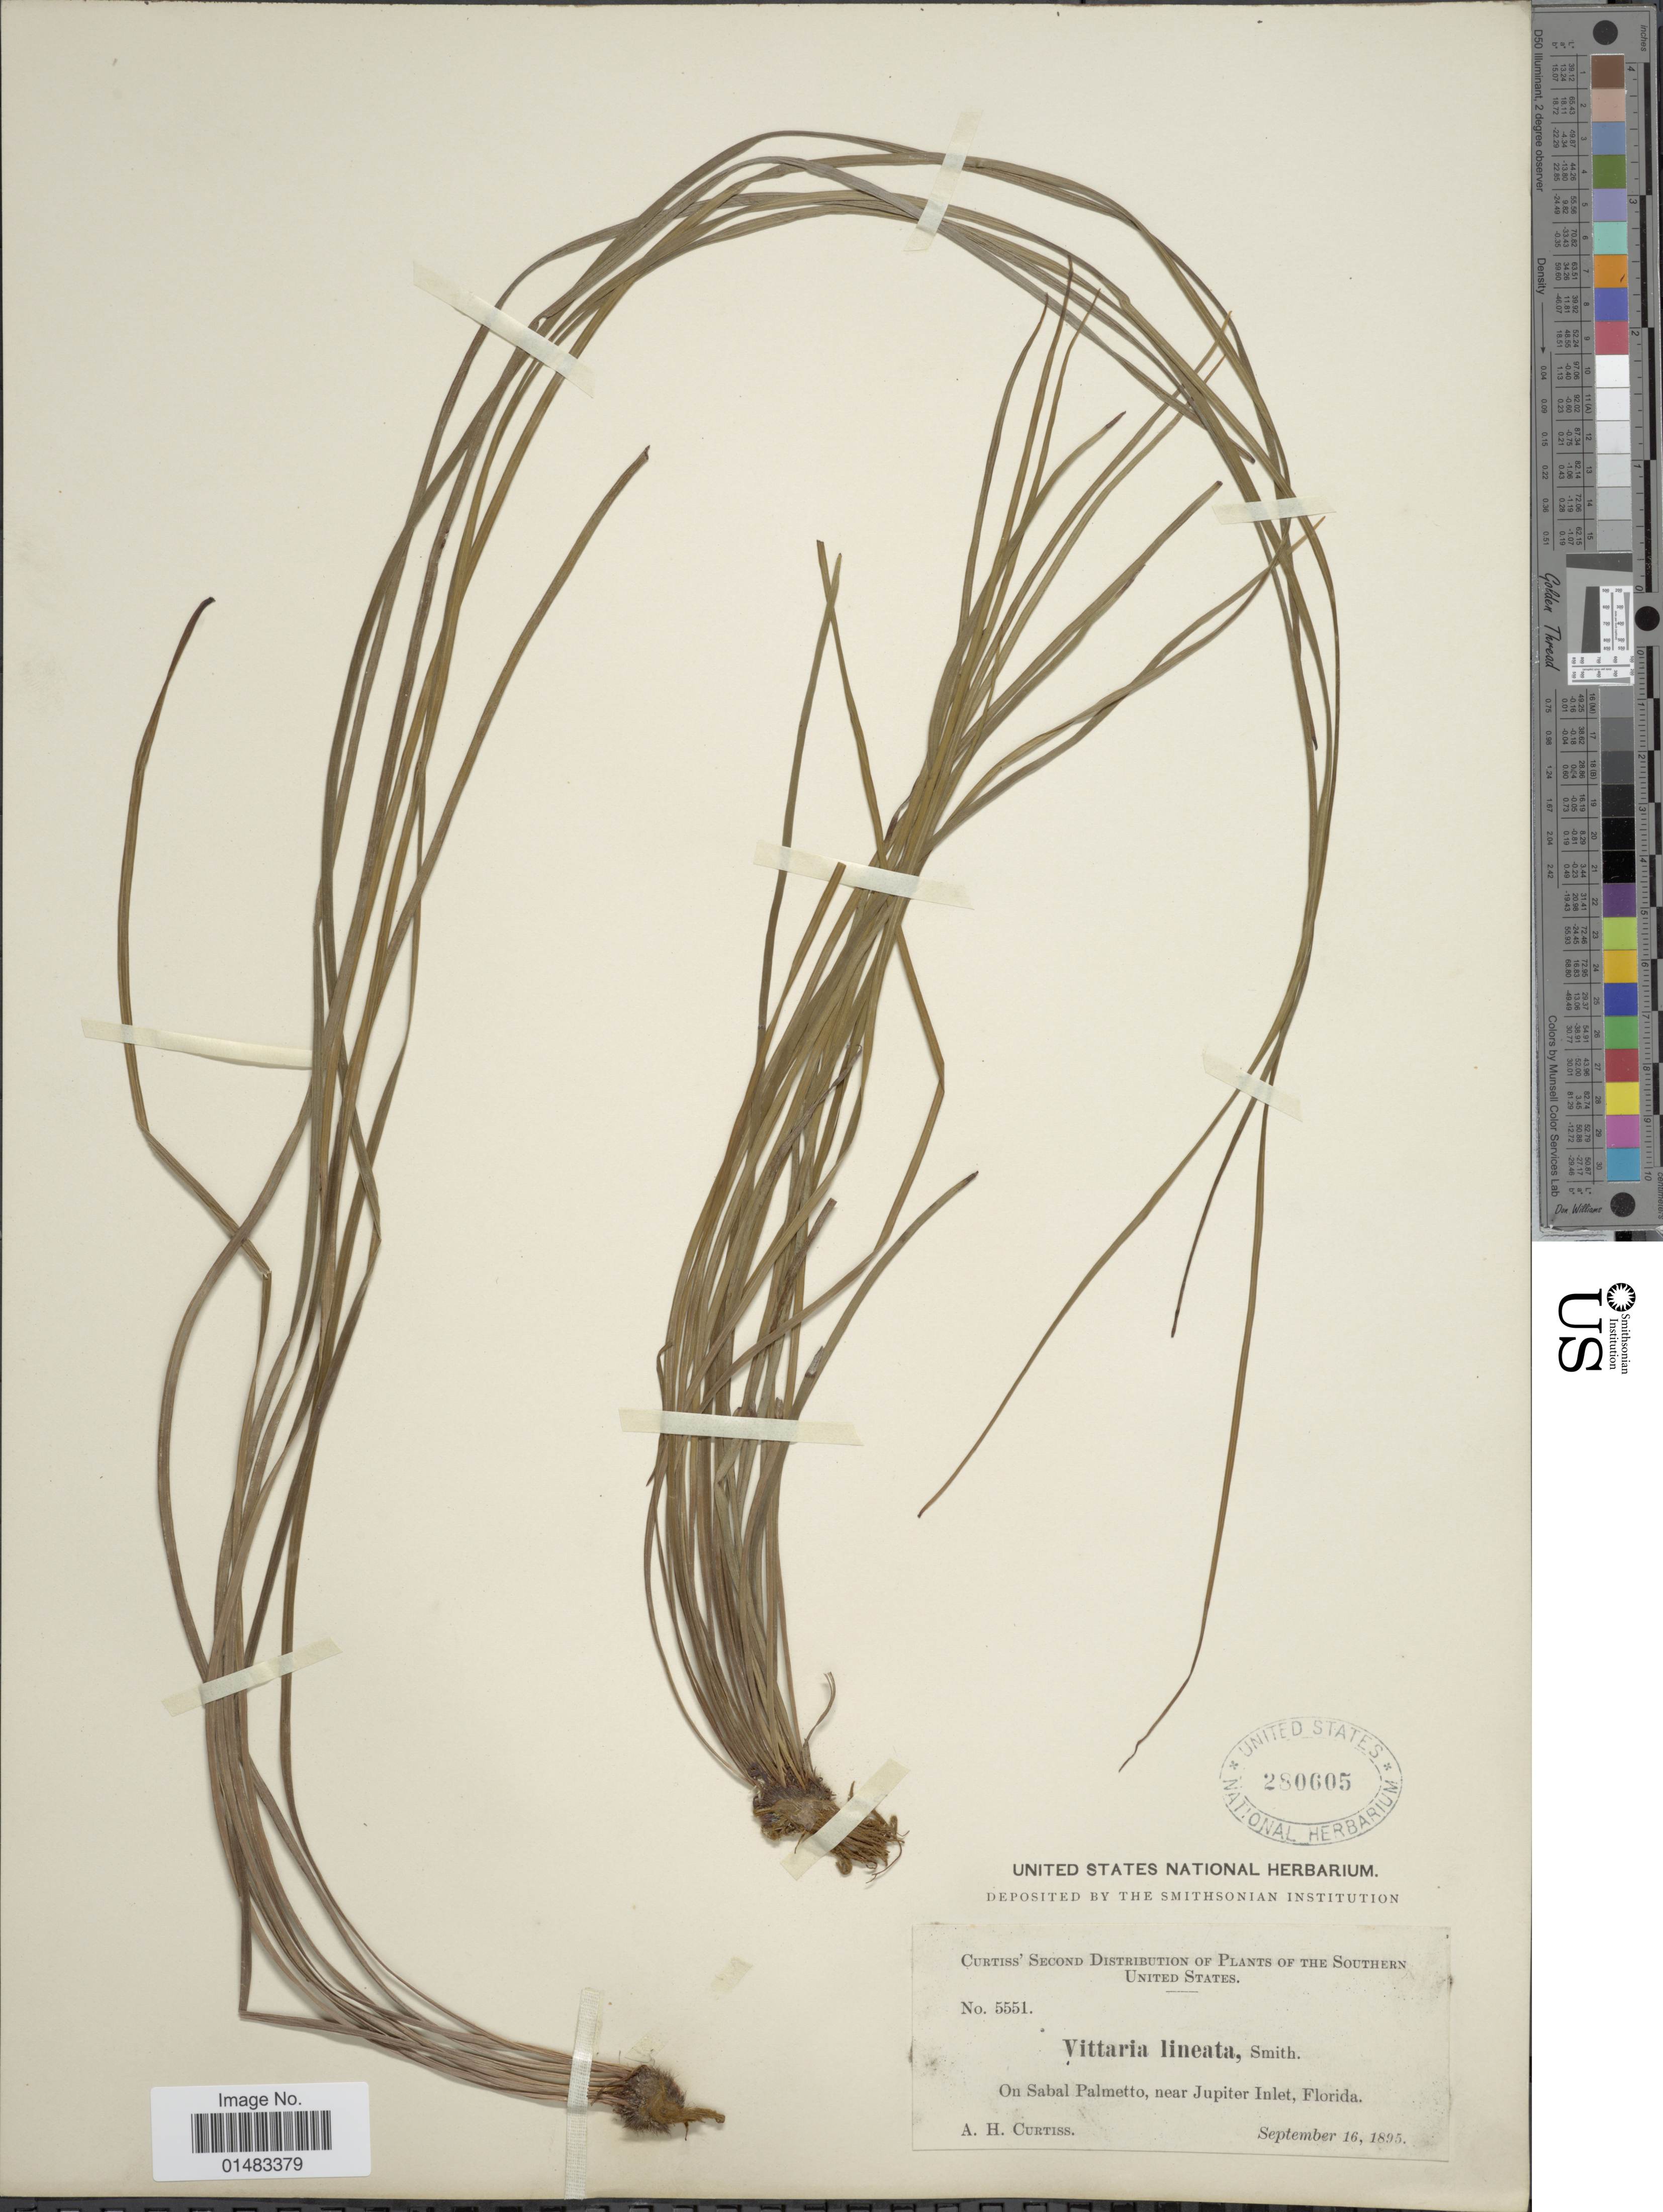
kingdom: Plantae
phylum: Tracheophyta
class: Polypodiopsida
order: Polypodiales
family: Pteridaceae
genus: Vittaria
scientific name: Vittaria lineata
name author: (L.) Sm.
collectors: A. H. Curtiss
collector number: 5551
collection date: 1895-09-16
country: United States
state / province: Florida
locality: On Sabal Palmetto, near Jupiter Inlet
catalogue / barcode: US 280605